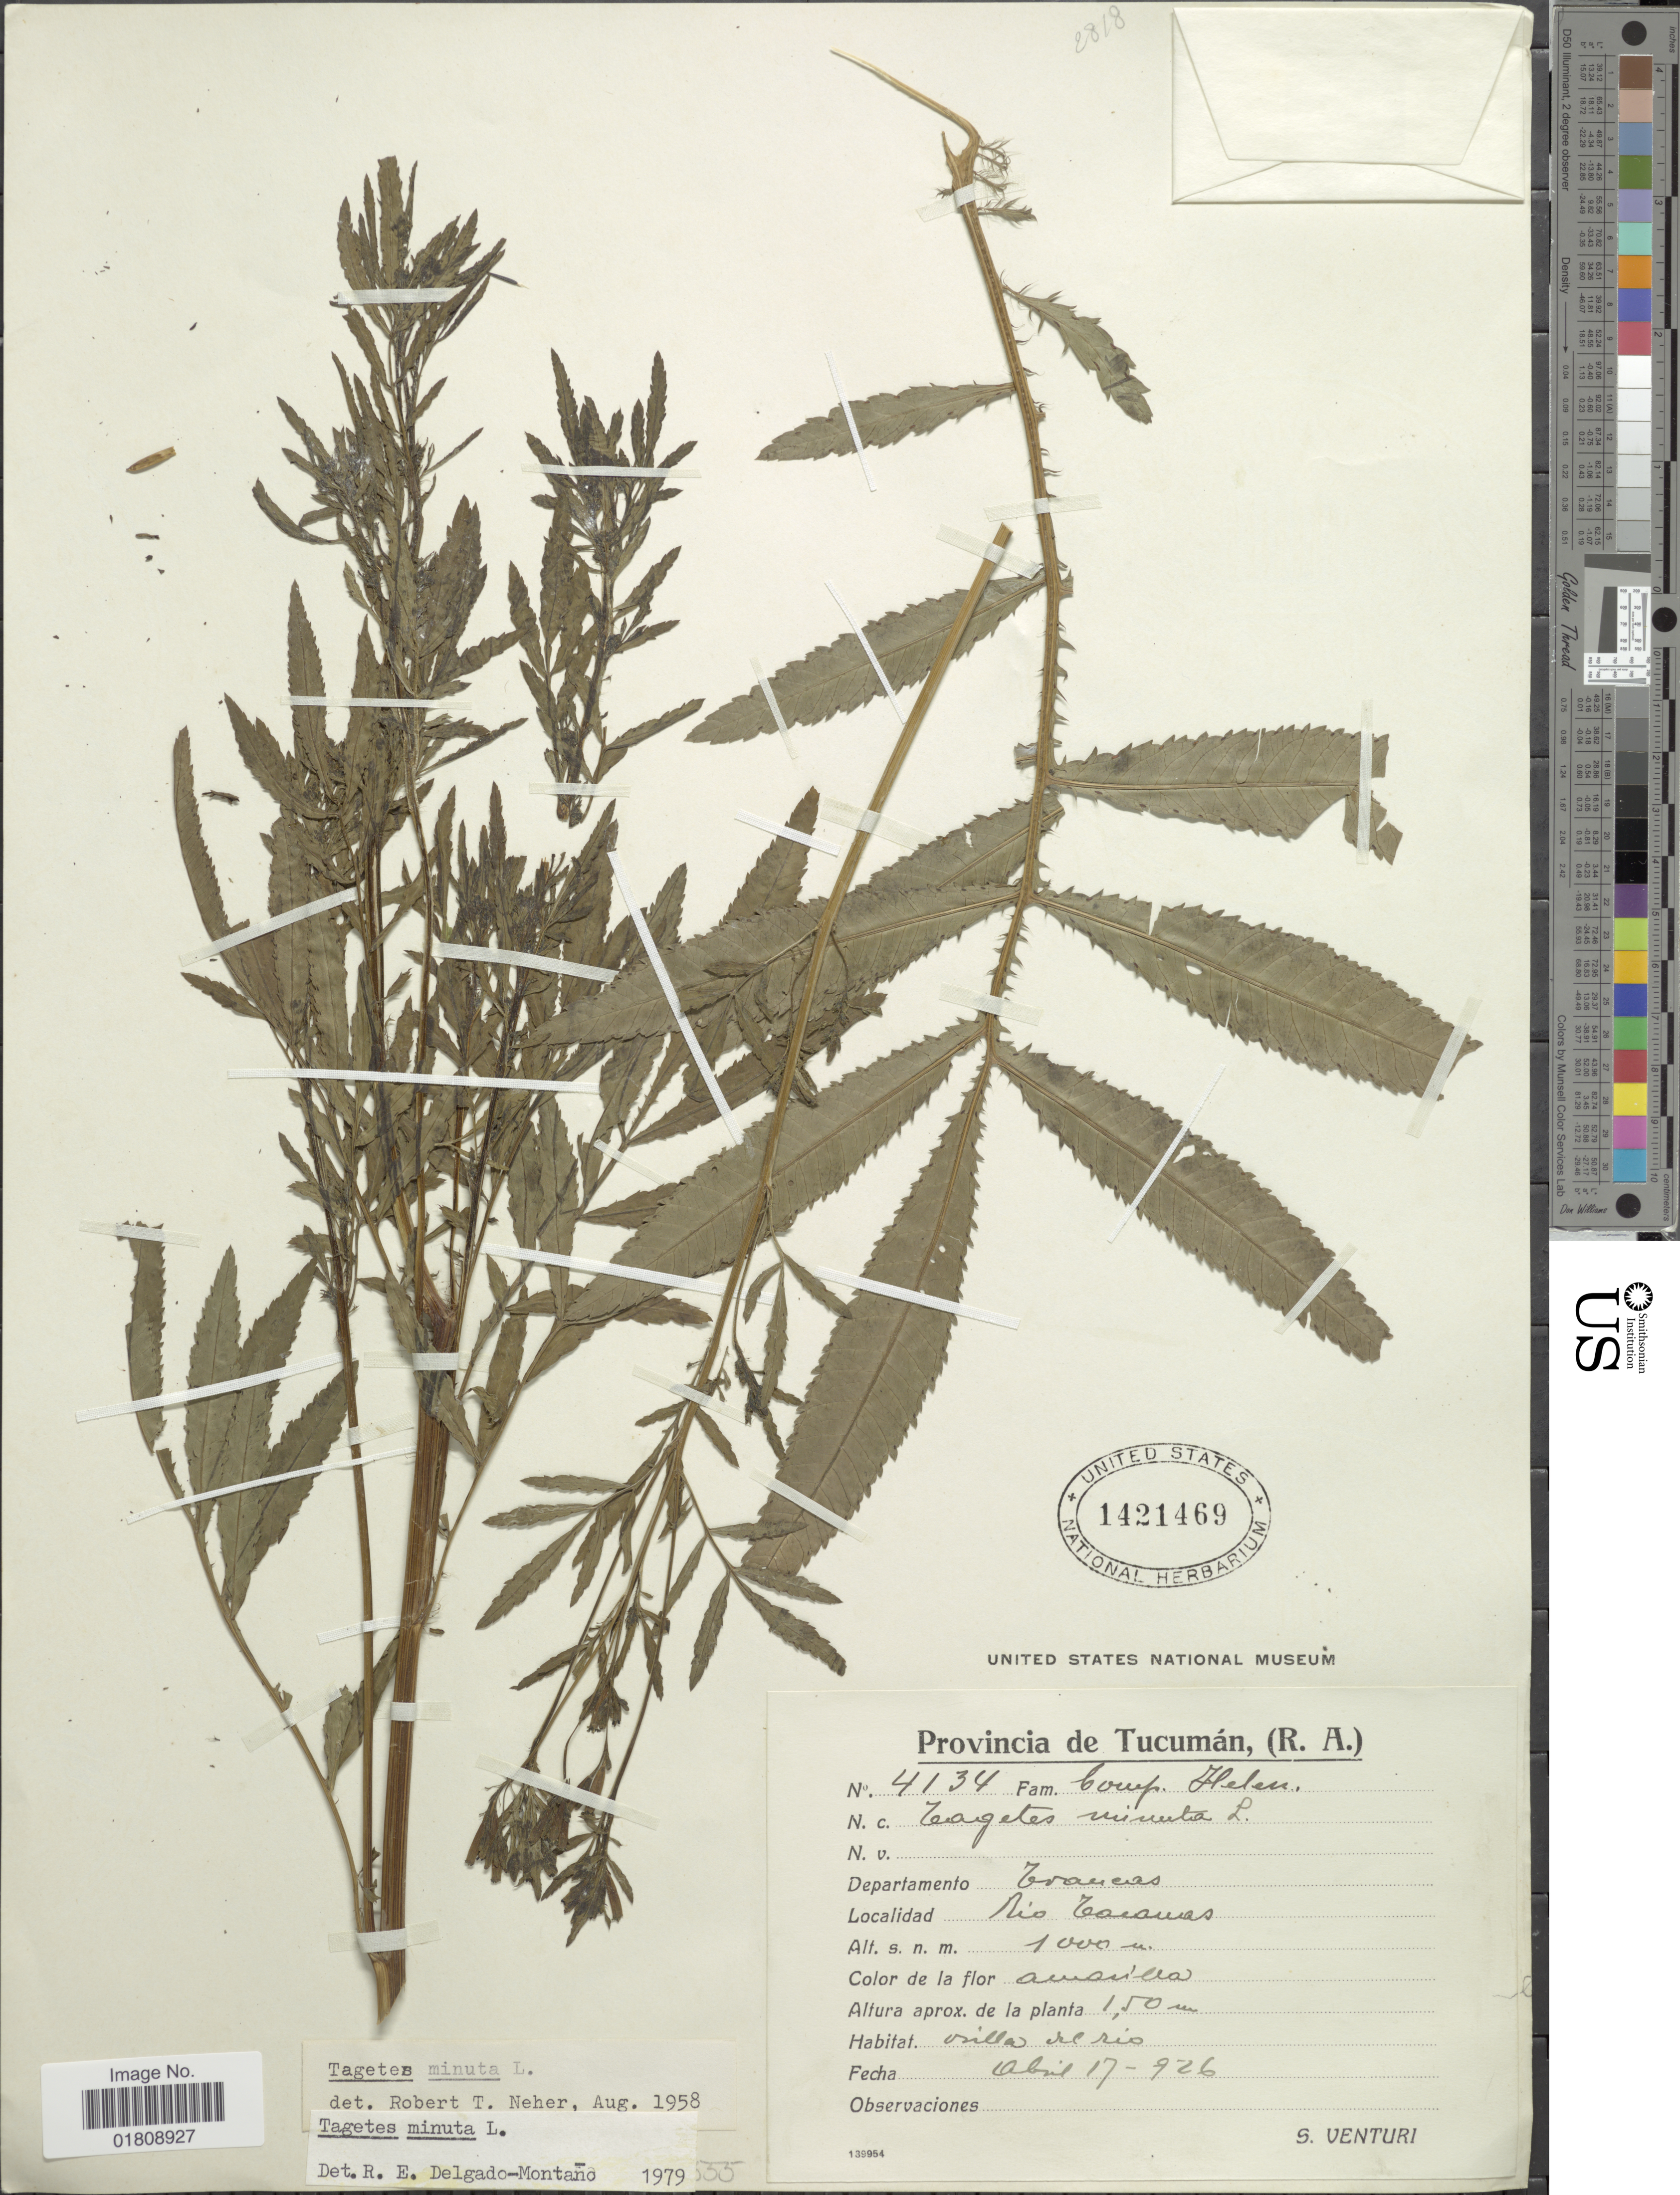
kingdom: Plantae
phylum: Tracheophyta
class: Magnoliopsida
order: Asterales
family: Asteraceae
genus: Tagetes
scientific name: Tagetes minuta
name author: L.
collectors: S. Venturi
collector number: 4134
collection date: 1926-04-17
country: Argentina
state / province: Tucuman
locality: Departamento Trancas, Rio Trancas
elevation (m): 1000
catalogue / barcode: US 1421469